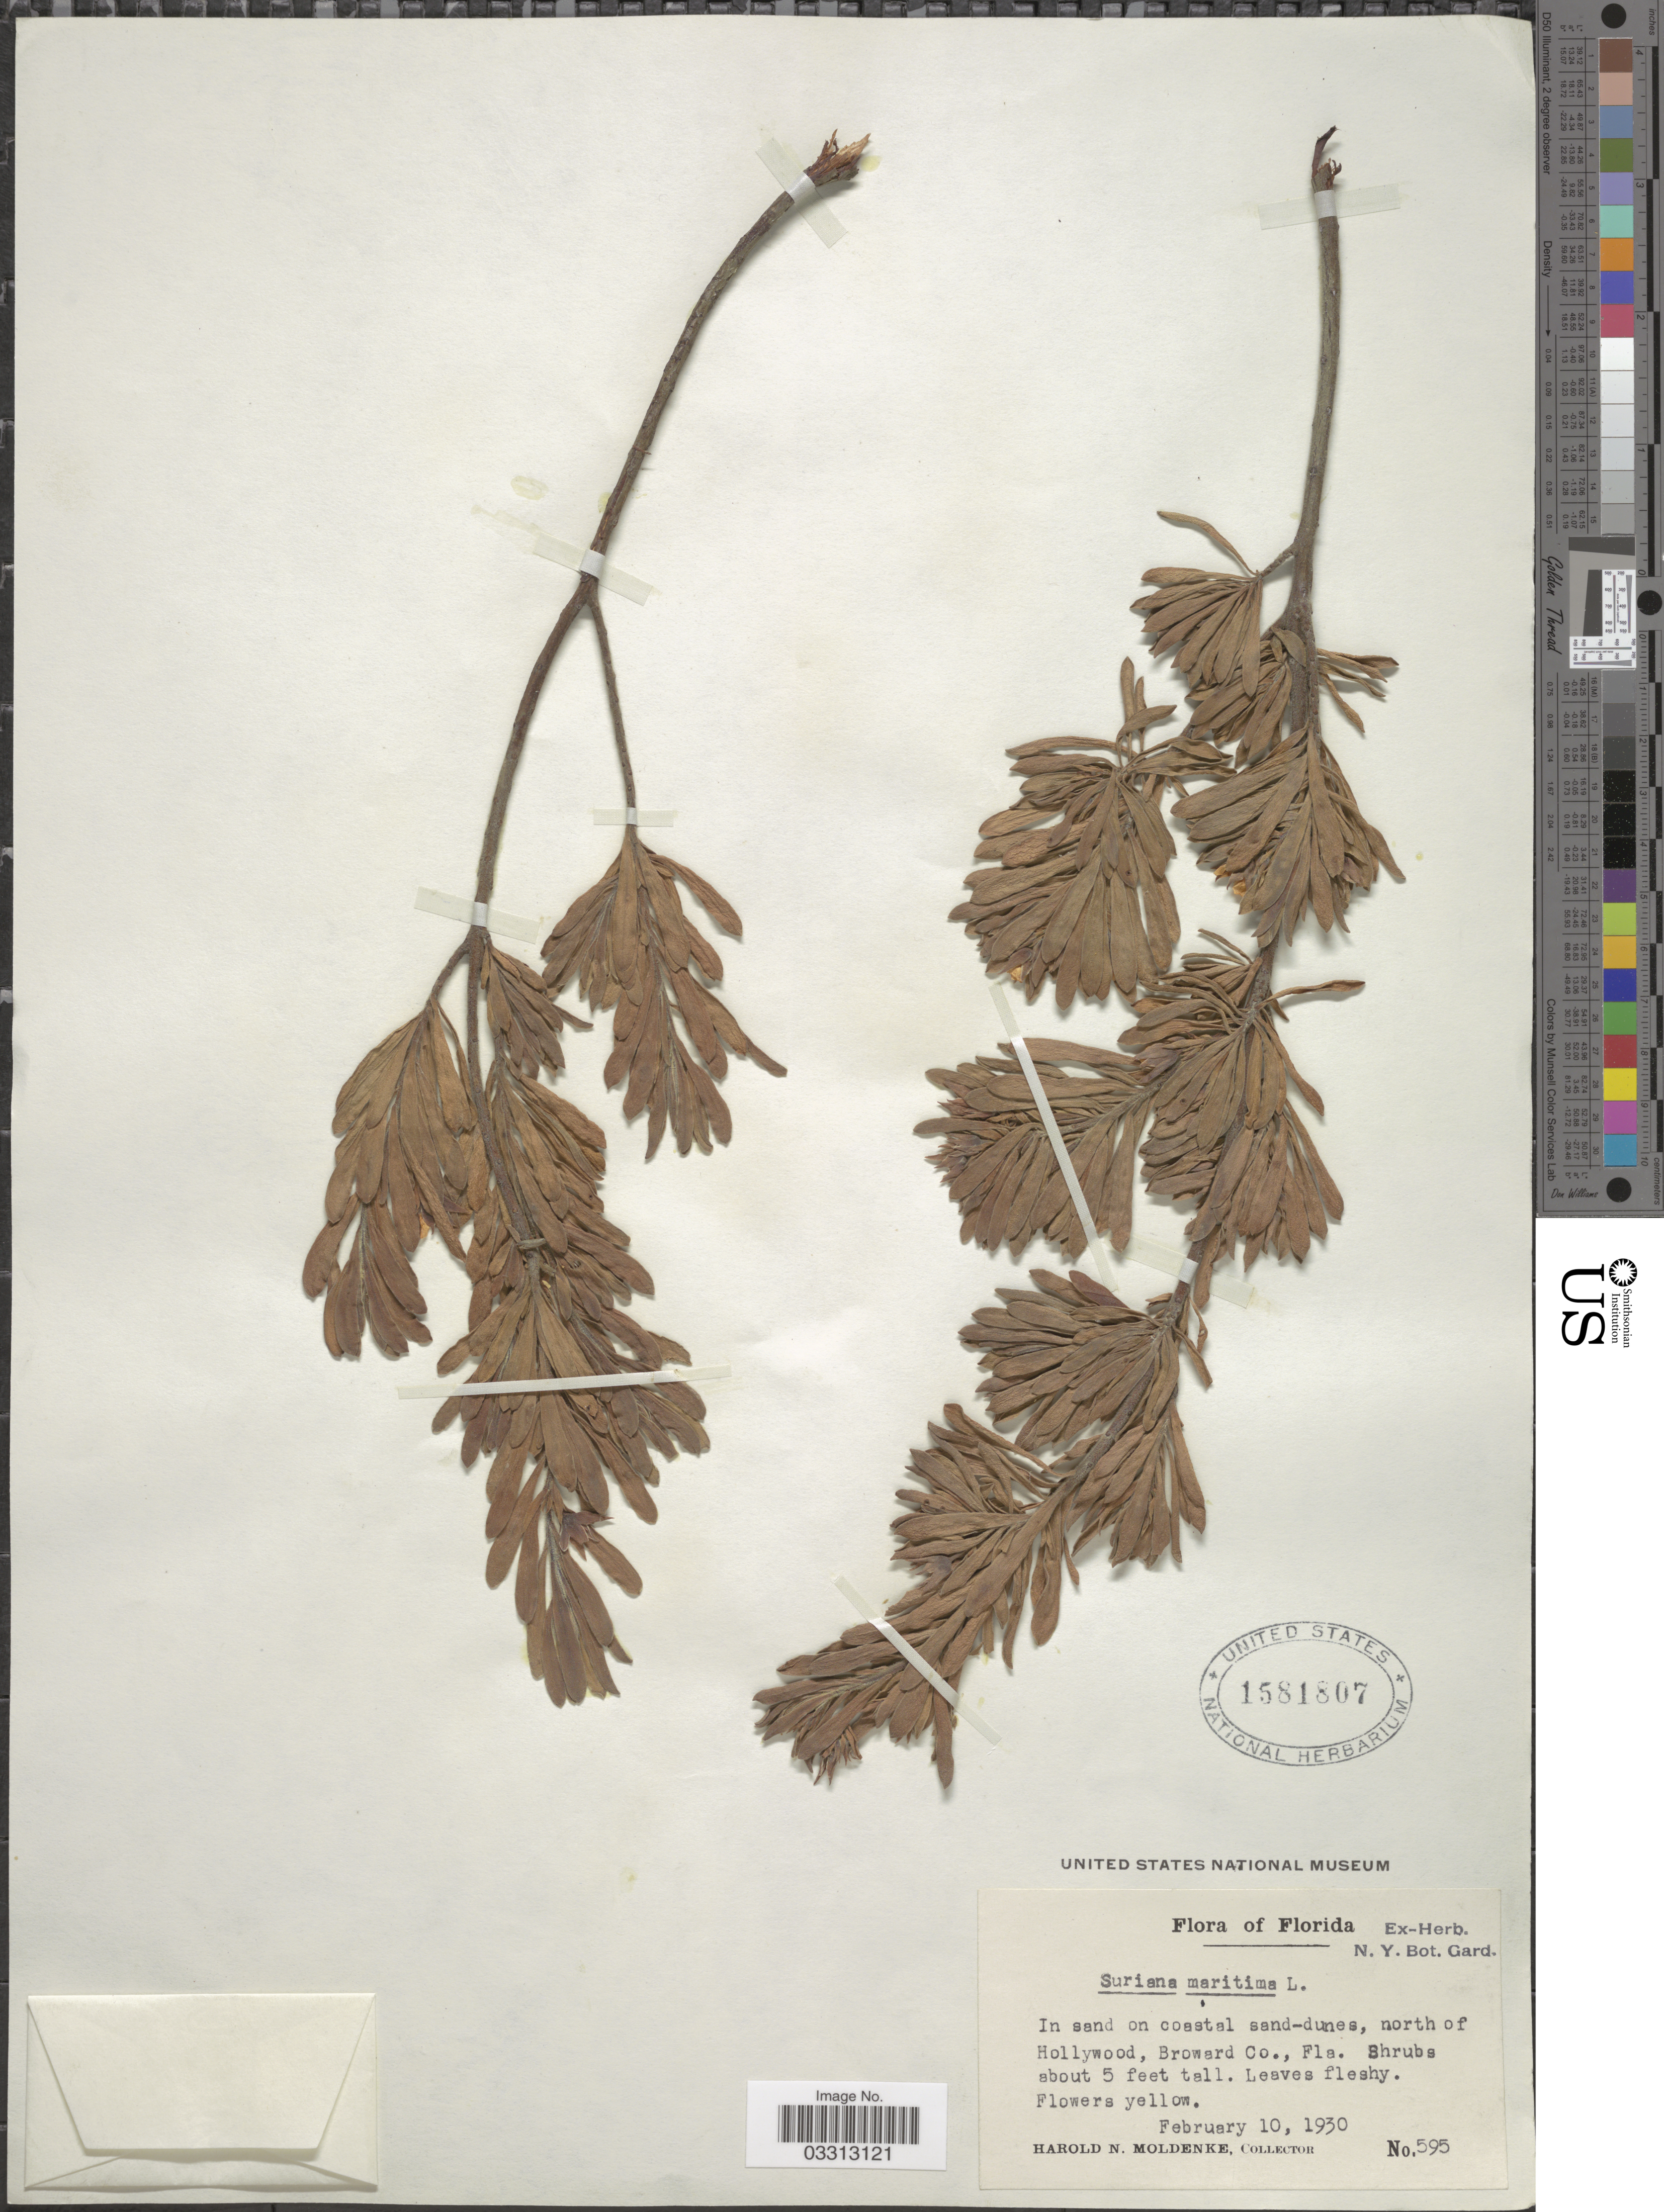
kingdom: Plantae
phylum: Tracheophyta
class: Magnoliopsida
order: Fabales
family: Surianaceae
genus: Suriana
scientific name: Suriana maritima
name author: L.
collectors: H. N. Moldenke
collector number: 595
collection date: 1930-02-10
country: United States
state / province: Florida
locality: North of Hollywood, Broward Co., Fla.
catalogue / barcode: US 1581807